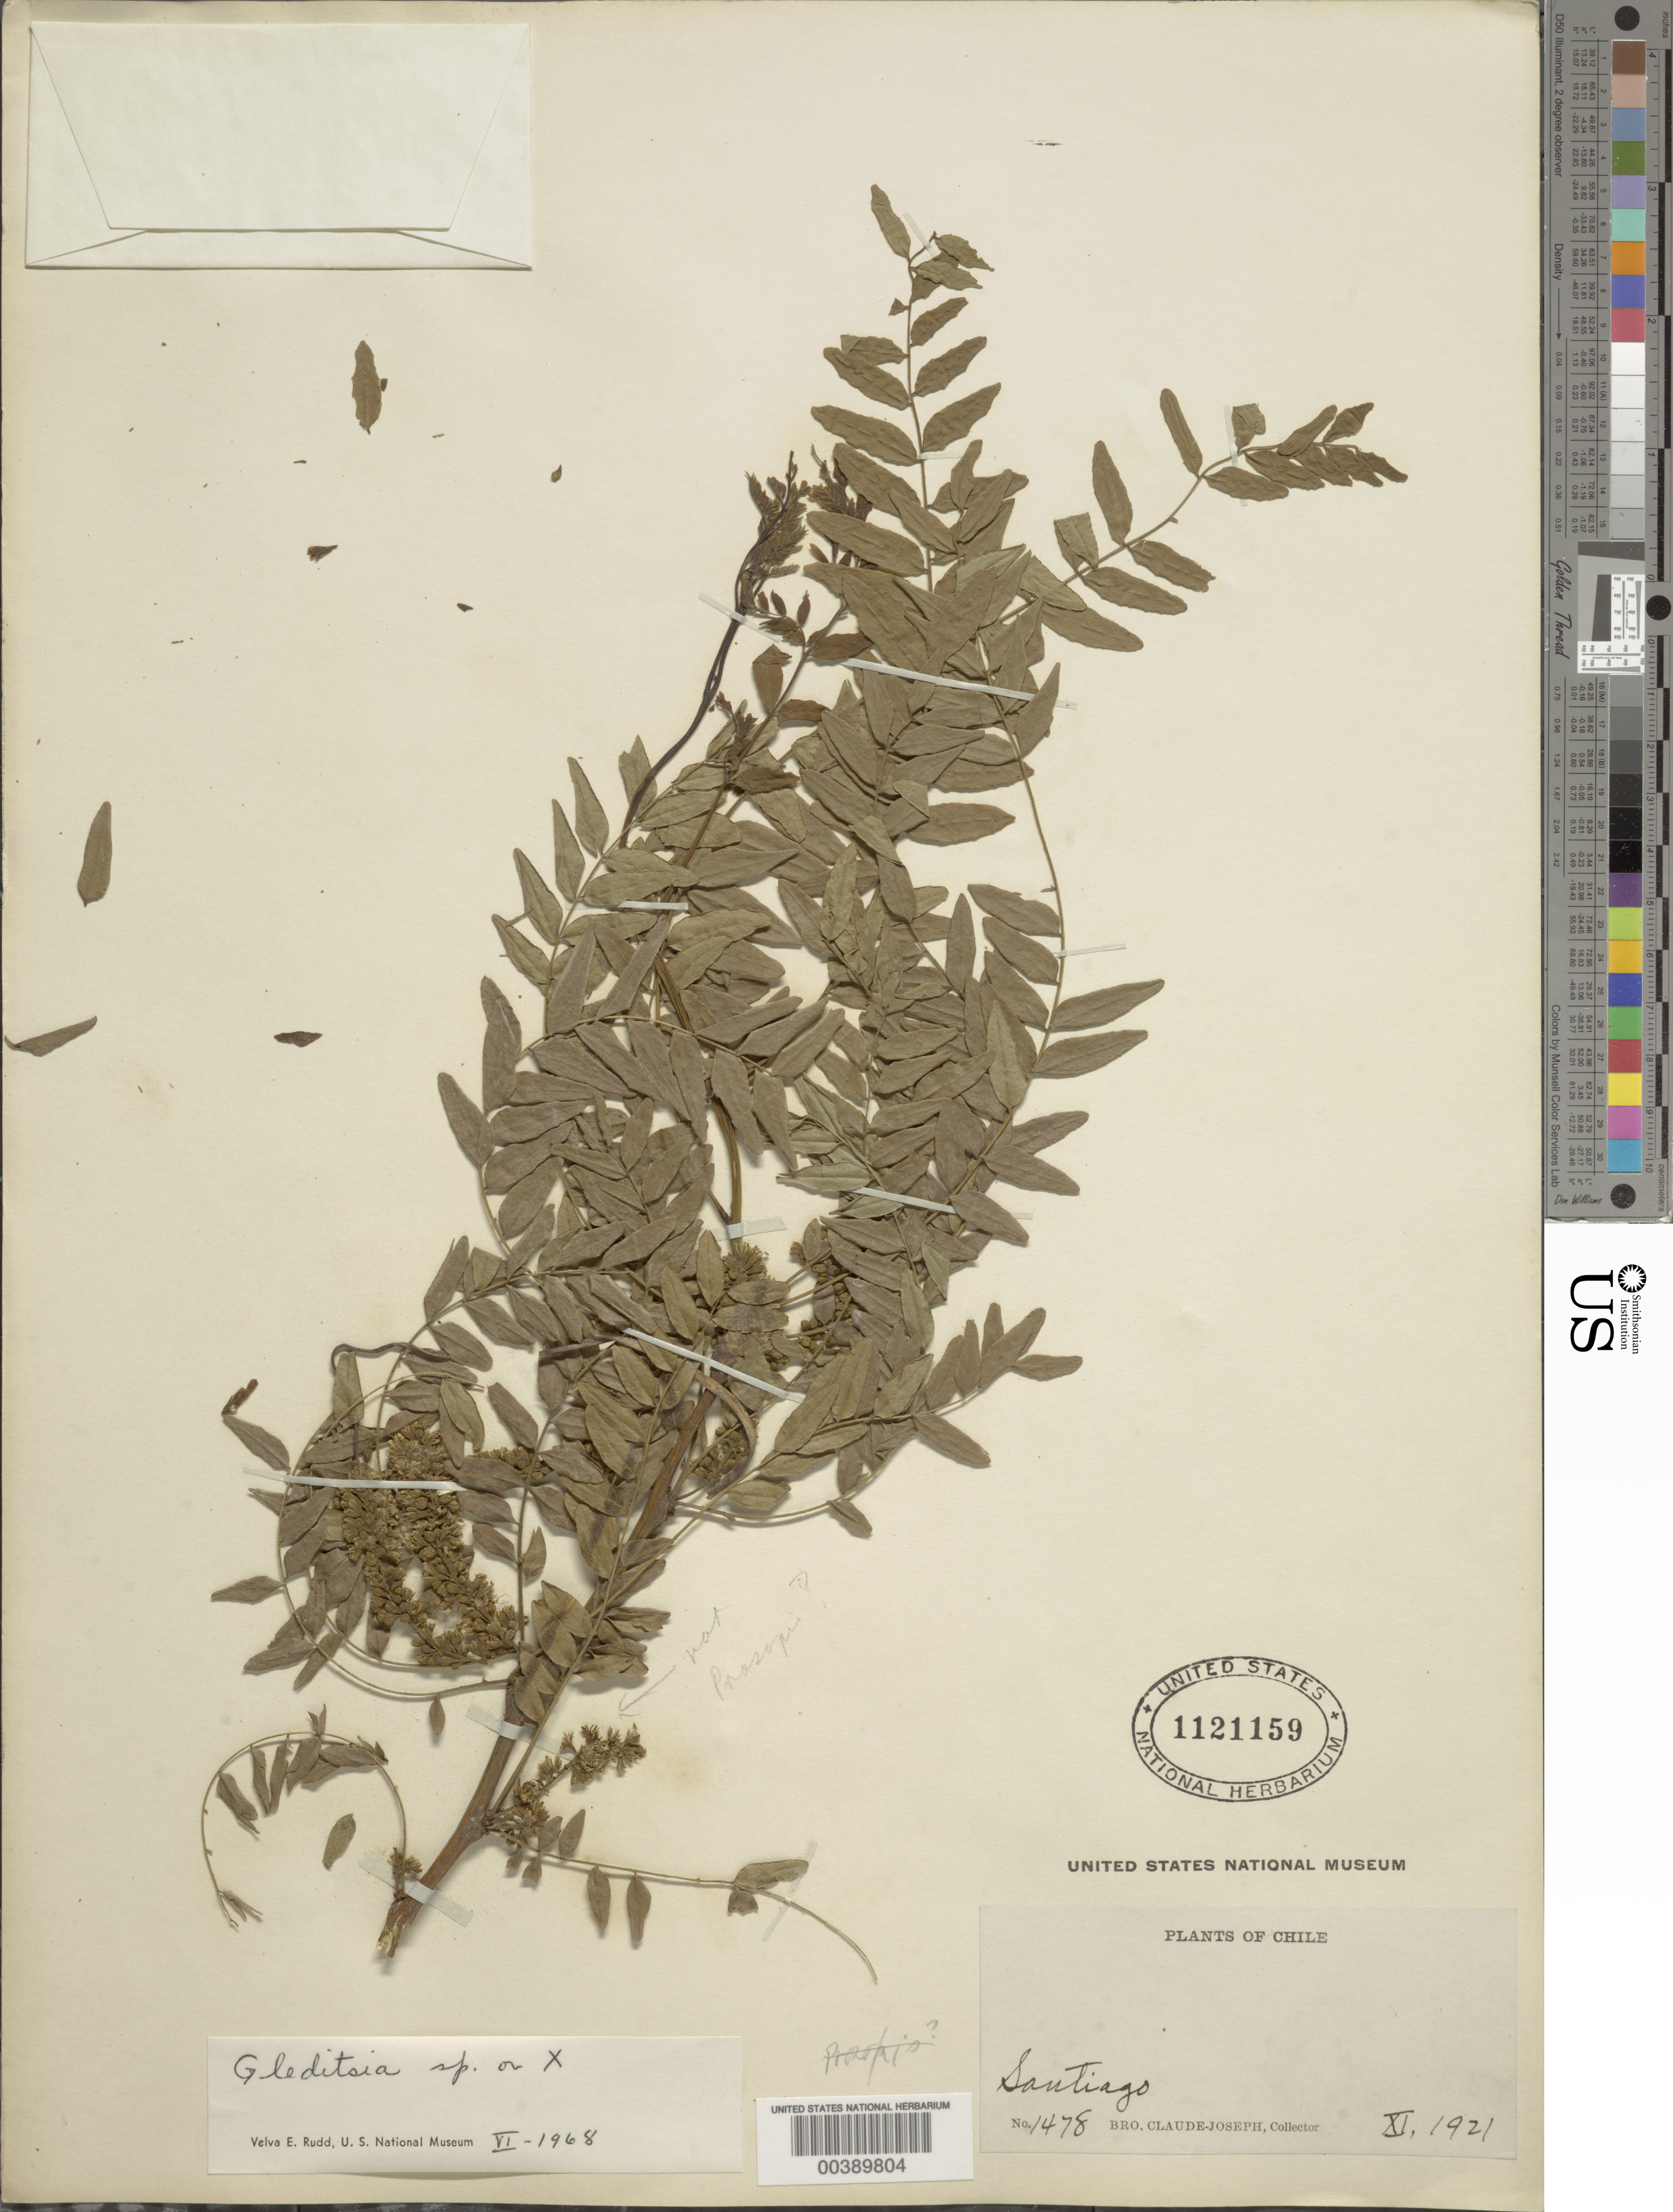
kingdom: Plantae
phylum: Tracheophyta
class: Magnoliopsida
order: Fabales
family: Fabaceae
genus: Gleditsia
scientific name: Gleditsia sp.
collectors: Bro. Claude-Joseph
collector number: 1478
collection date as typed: Nov 1921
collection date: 1921-11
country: Chile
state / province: Región Metropolitana (RM)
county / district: Santiago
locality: Santiago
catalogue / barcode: US 1121159